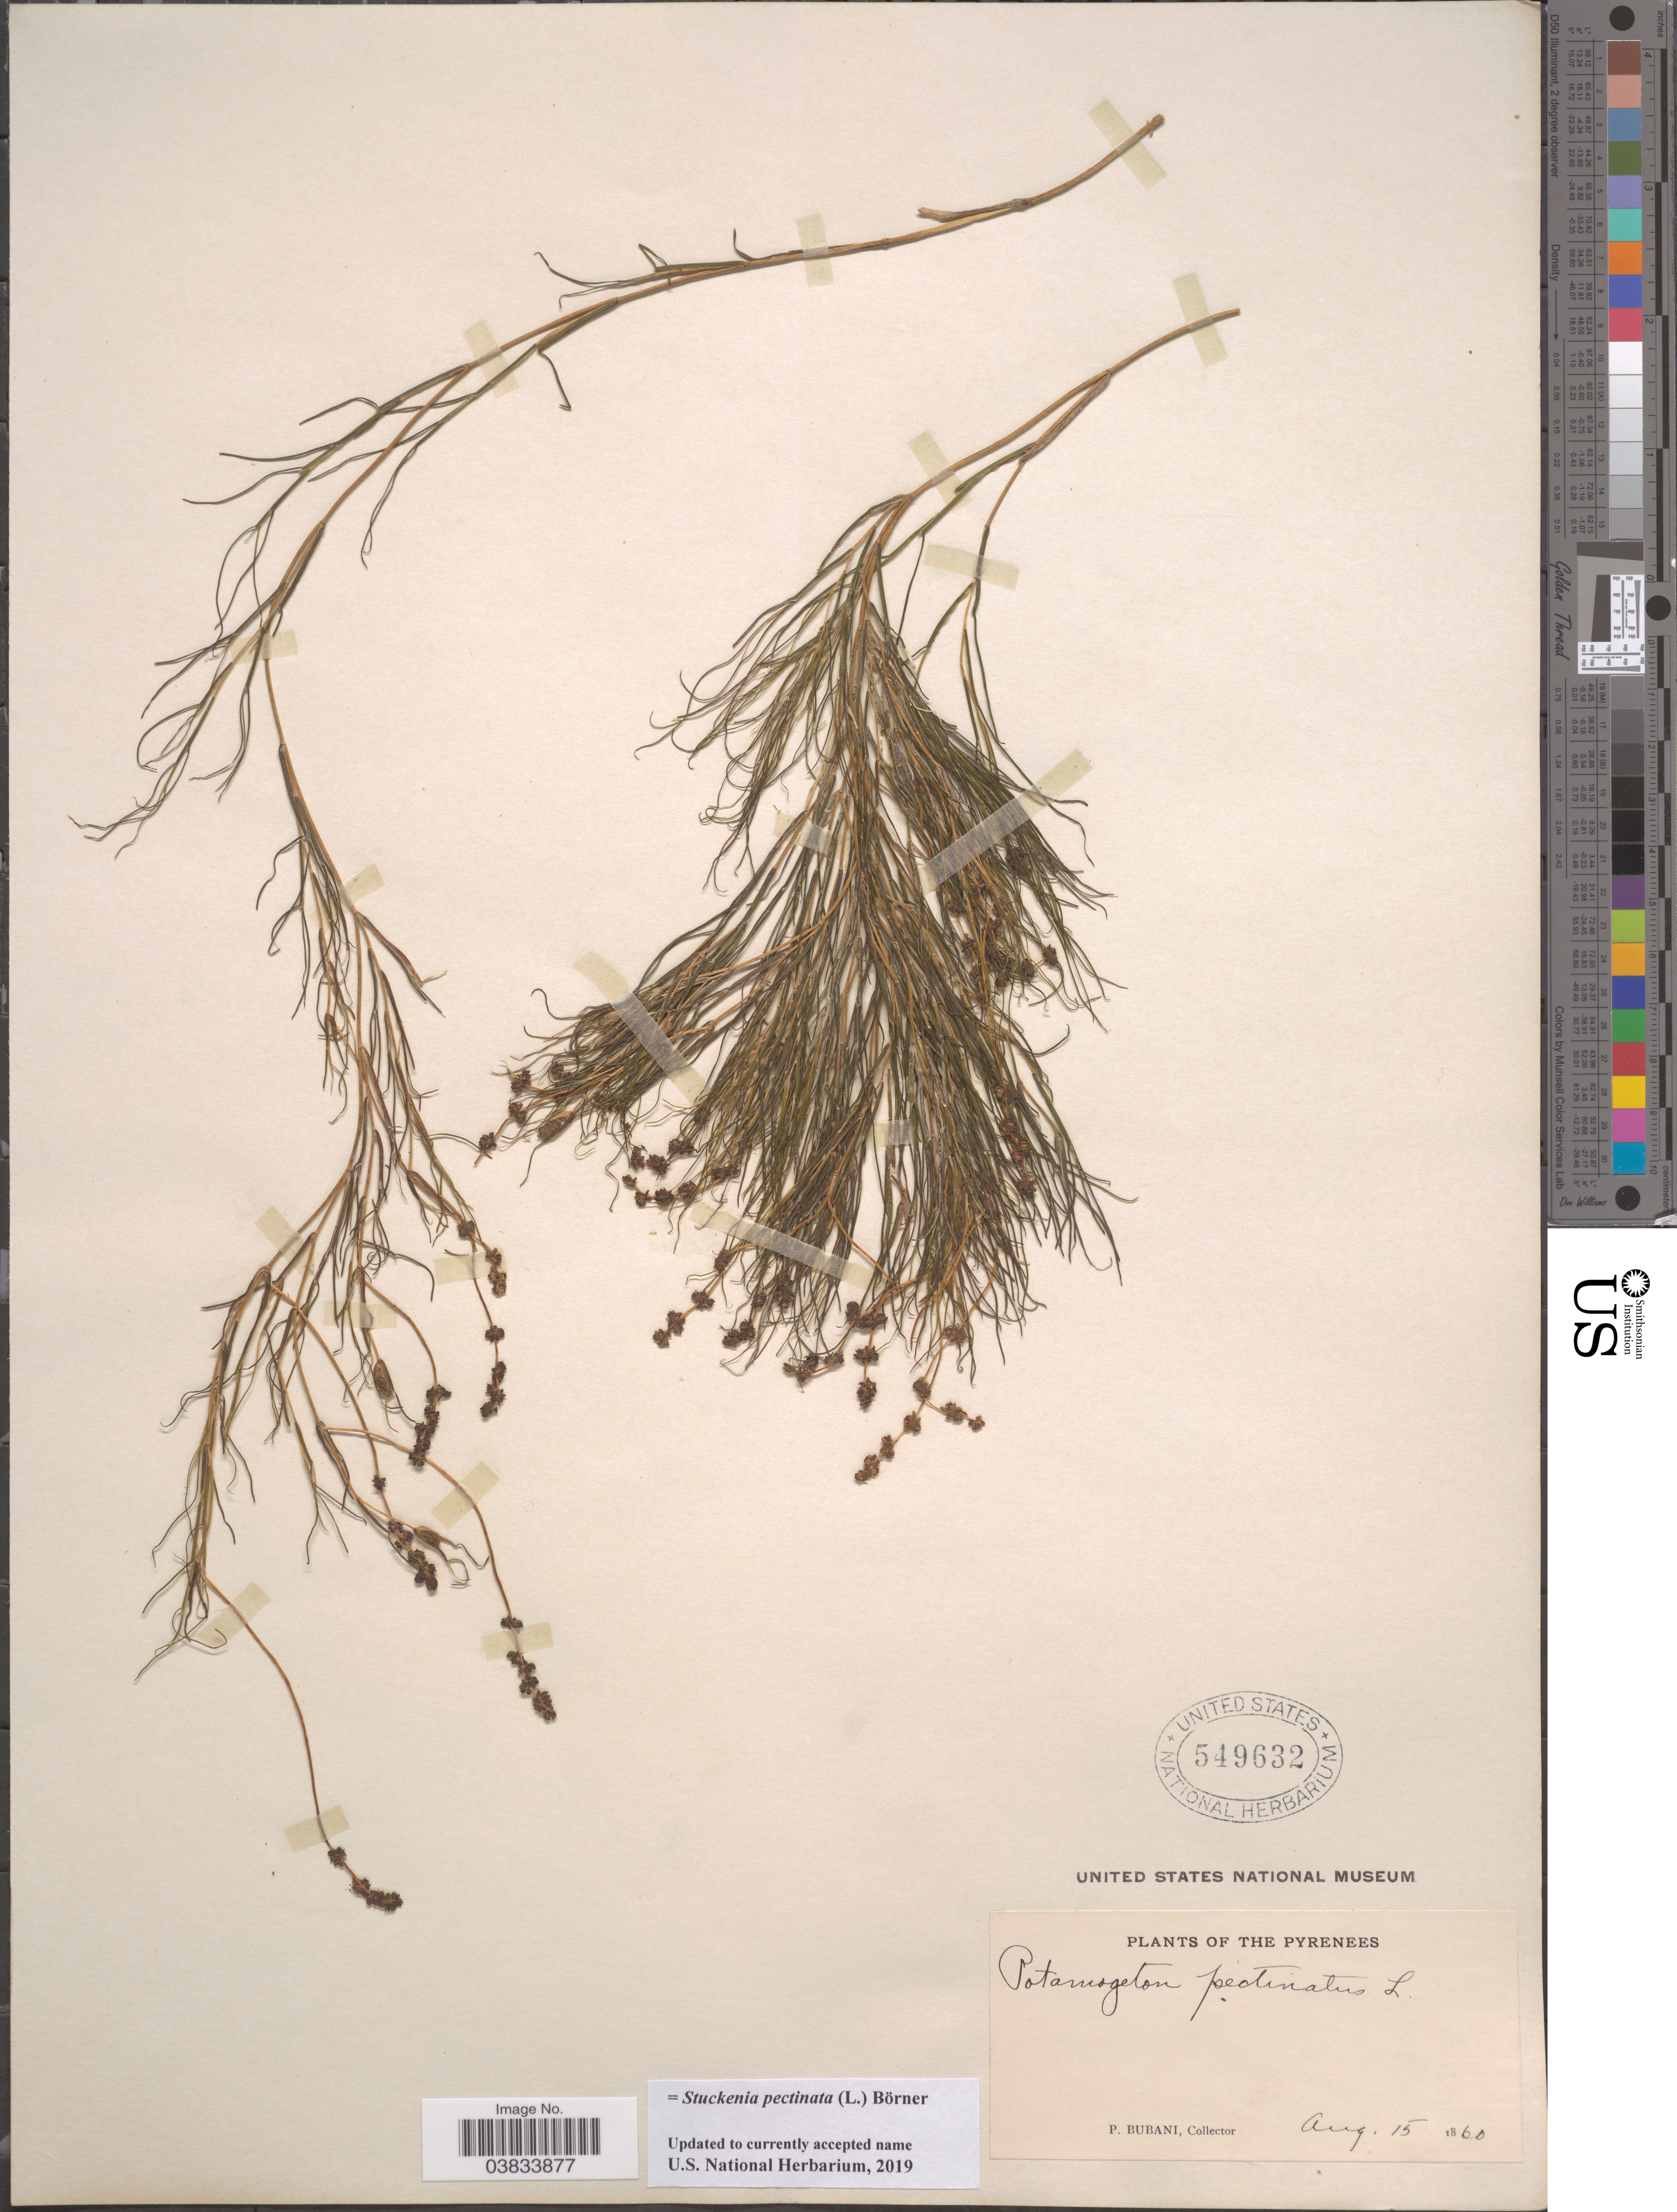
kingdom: Plantae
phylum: Tracheophyta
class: Liliopsida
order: Alismatales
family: Potamogetonaceae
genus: Stuckenia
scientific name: Stuckenia pectinata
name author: (L.) Börner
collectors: P. Bubani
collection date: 1860-08-15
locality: The Pyrenees.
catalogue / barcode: US 549632